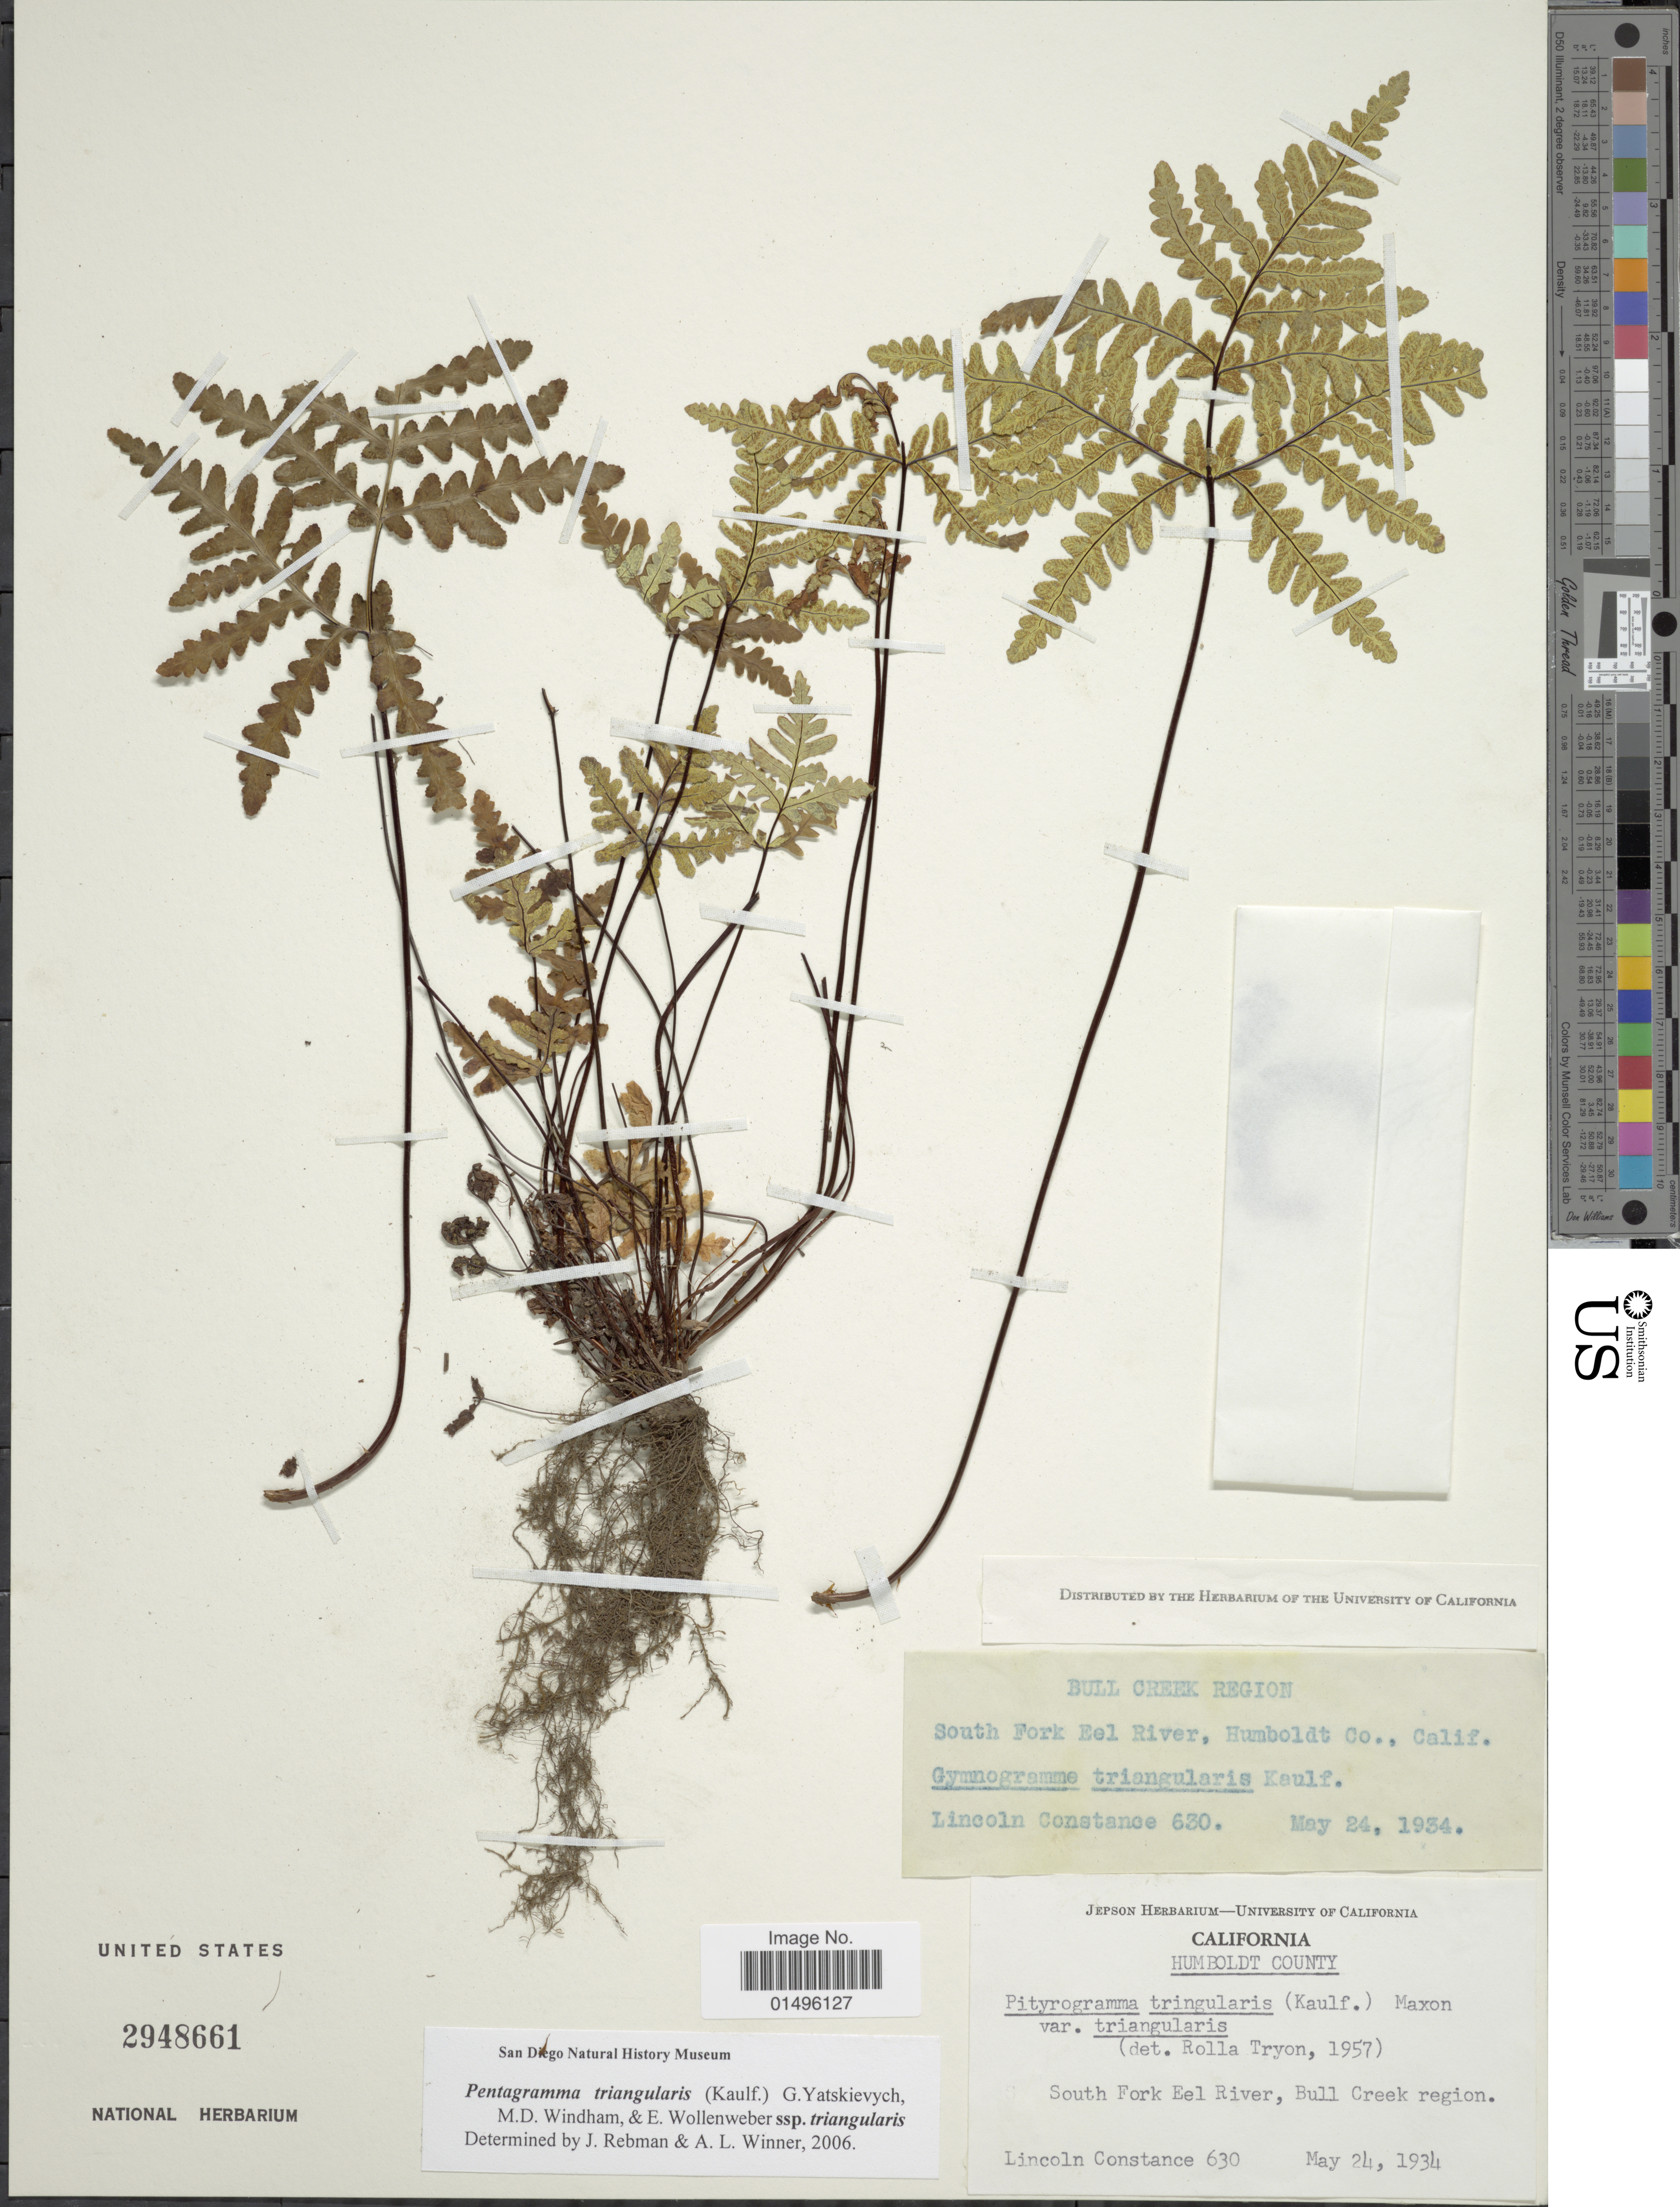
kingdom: Plantae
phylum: Tracheophyta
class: Polypodiopsida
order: Polypodiales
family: Pteridaceae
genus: Pentagramma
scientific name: Pentagramma triangularis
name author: (Kaulf.) Yatsk. et al.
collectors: L. Constance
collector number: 630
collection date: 1934-05-24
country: United States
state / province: California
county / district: Humboldt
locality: California, Humboldt County, South Fork Eel River, Bull Creek region.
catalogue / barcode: US 2948661